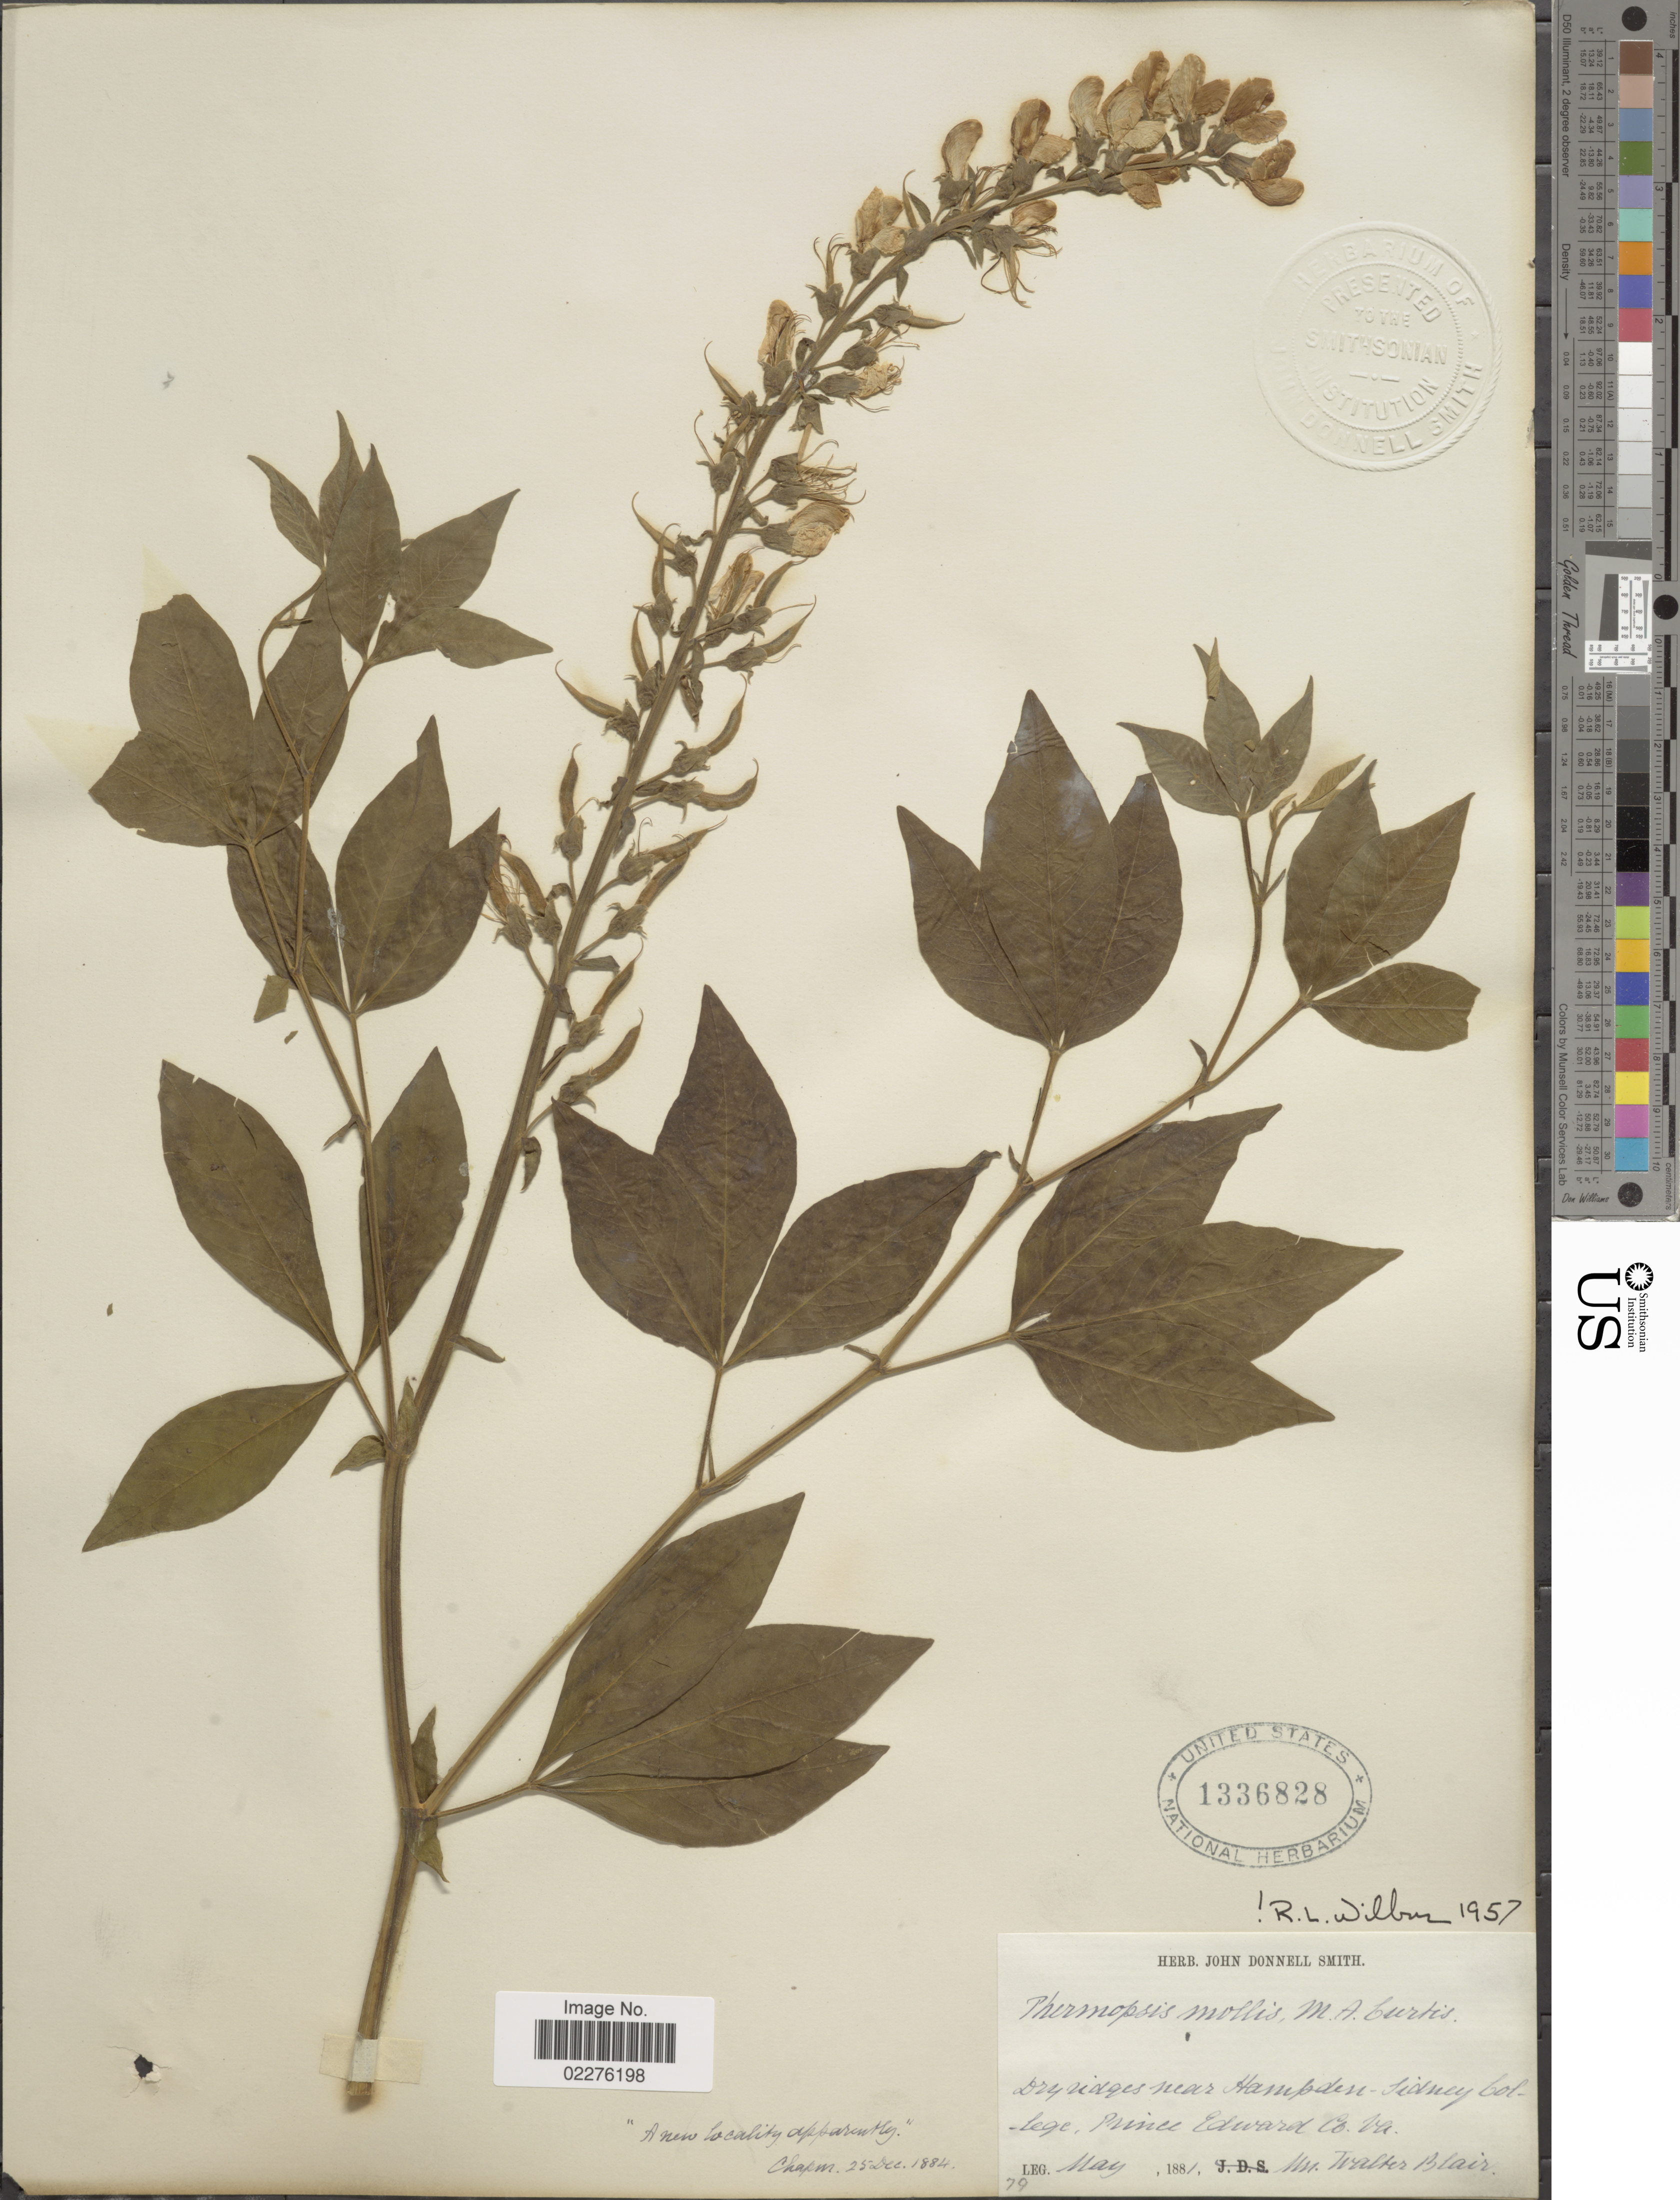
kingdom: Plantae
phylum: Tracheophyta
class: Magnoliopsida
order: Fabales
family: Fabaceae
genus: Thermopsis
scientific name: Thermopsis mollis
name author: (Michx.) M.A. Curtis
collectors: W. Blair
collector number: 79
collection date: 1881-05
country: United States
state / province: Virginia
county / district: Prince Edward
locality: Dry ridges near Hampden-Sidney College, Prince Edward Co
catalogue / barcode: US 1336828